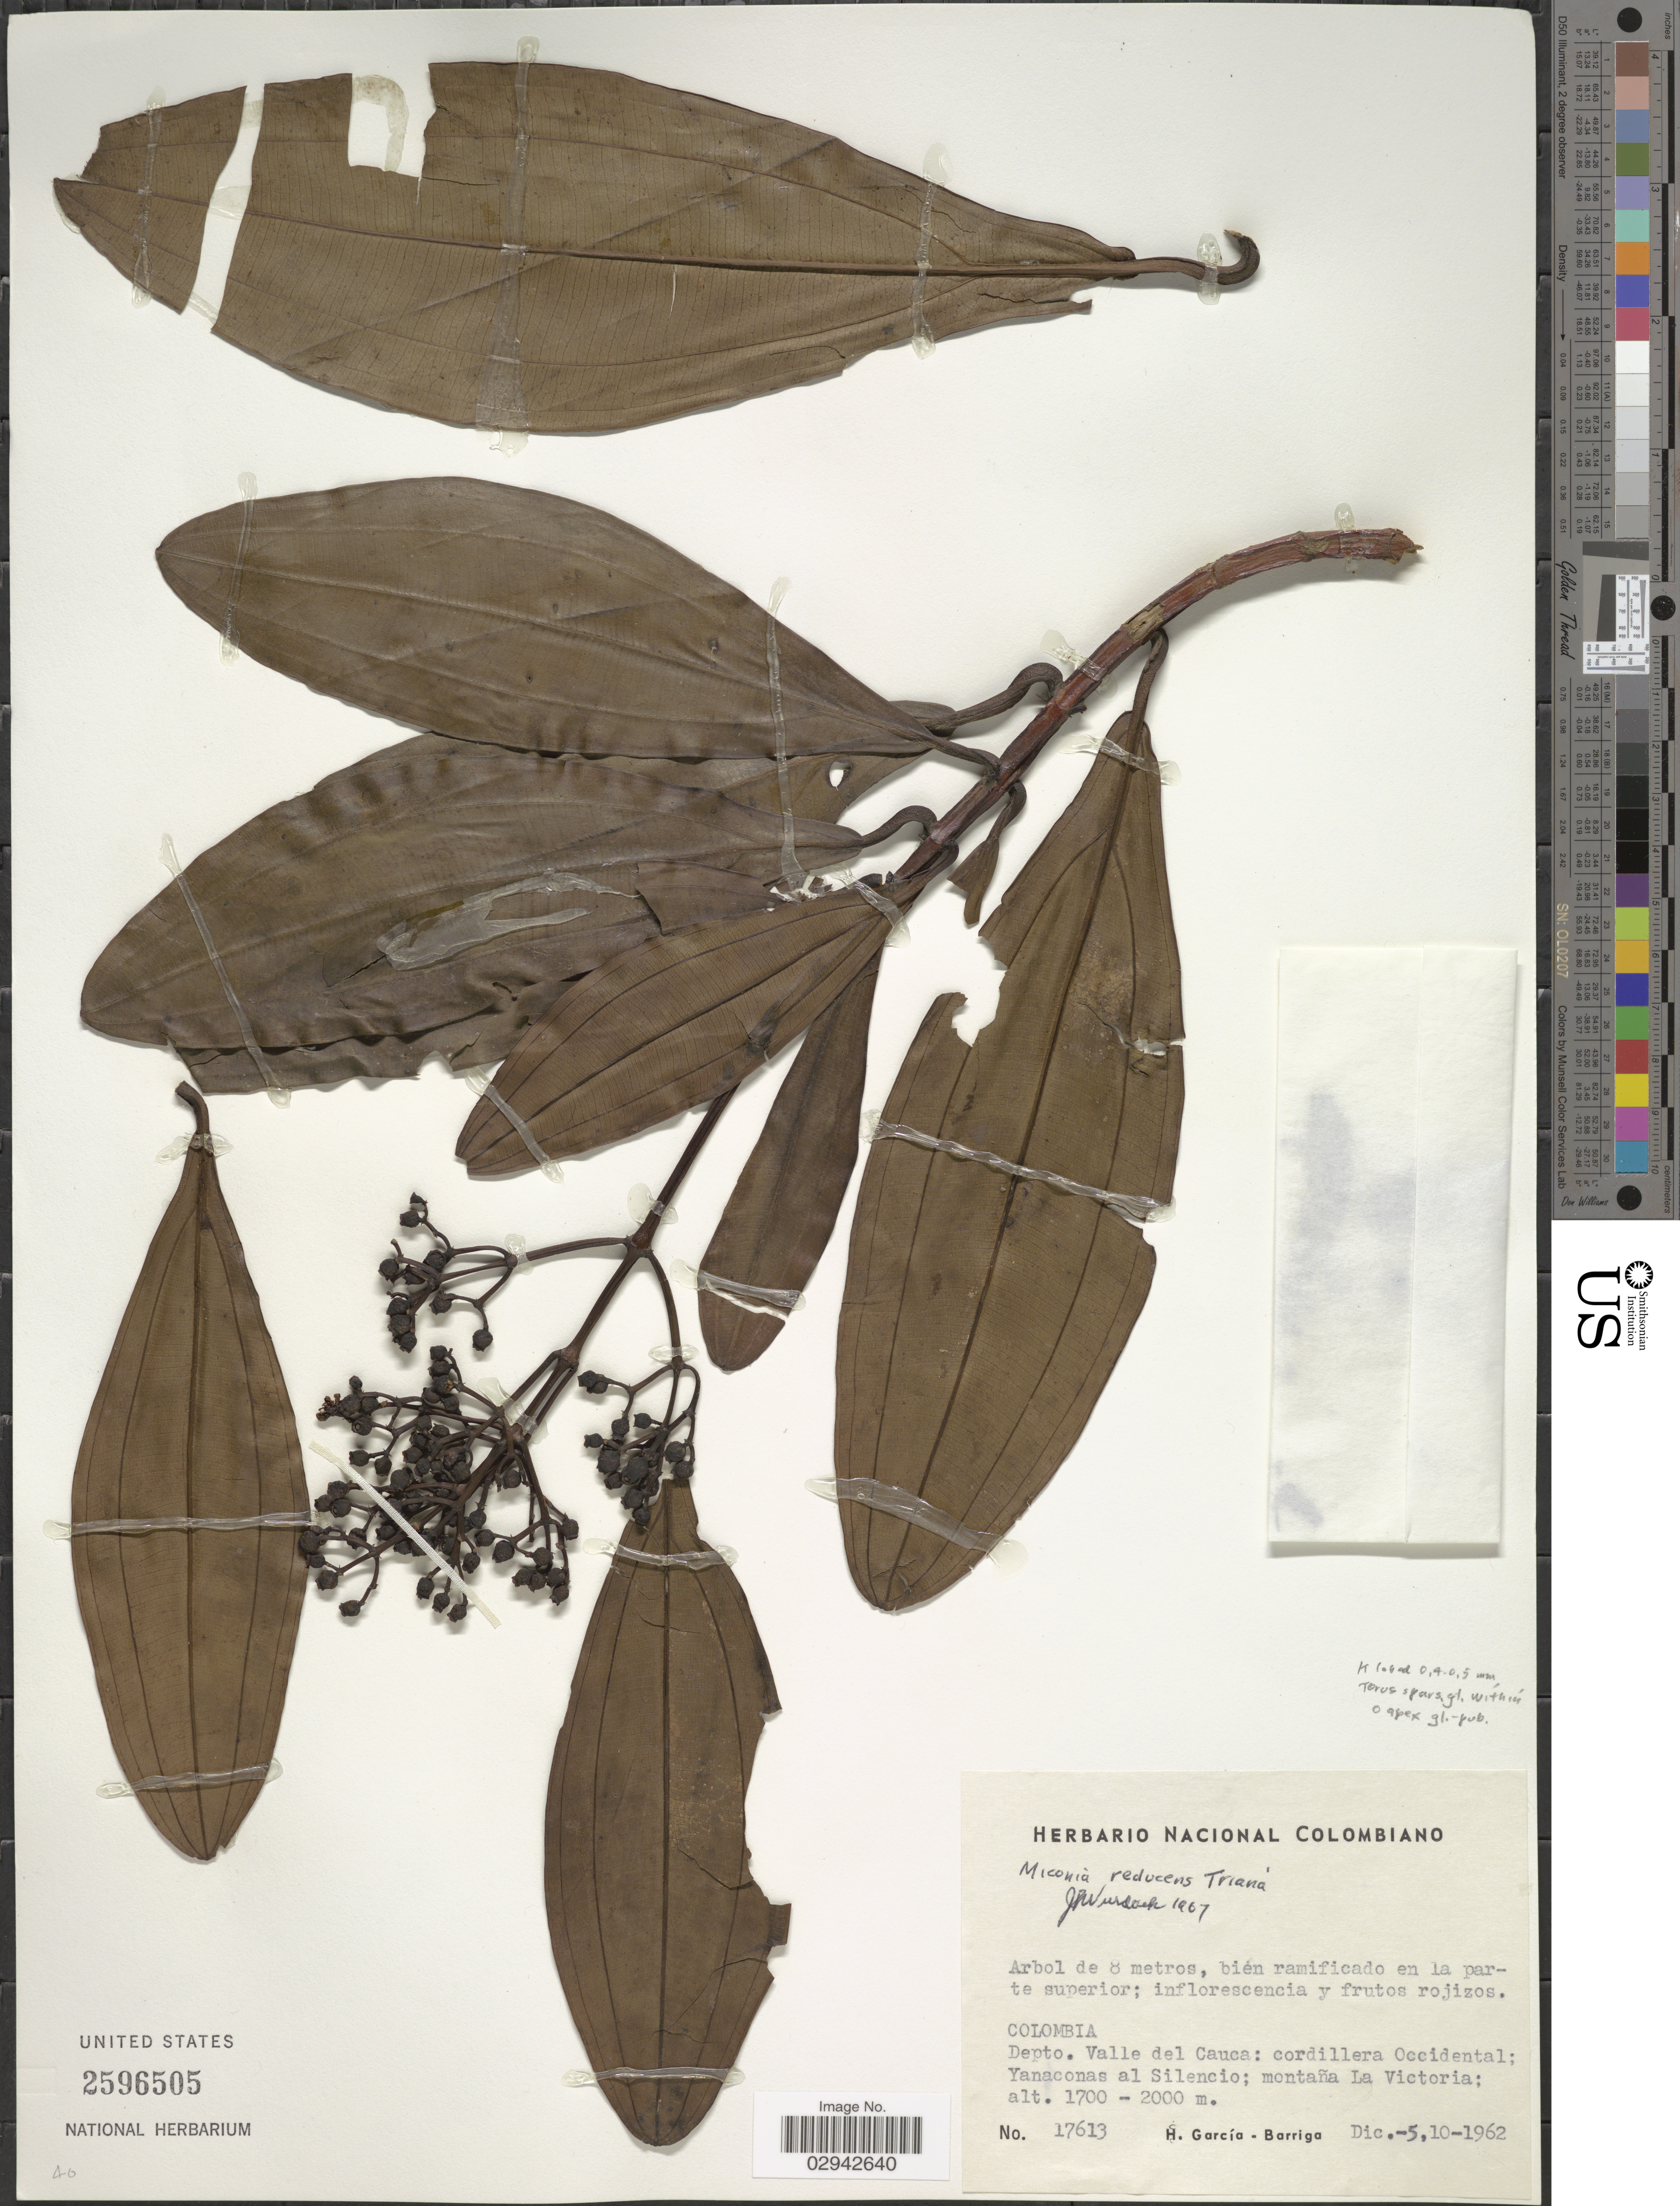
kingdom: Plantae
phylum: Tracheophyta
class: Magnoliopsida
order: Myrtales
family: Melastomataceae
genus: Miconia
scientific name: Miconia reducens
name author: Triana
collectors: H. García Barriga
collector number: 17613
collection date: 1962-12-05/1962-12-10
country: Colombia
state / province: Valle del Cauca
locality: Depto. Valle del Cauca: cordillera Occidental; Yanaconas al Silencio; montaña La Victoria.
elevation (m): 1700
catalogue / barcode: US 2596505